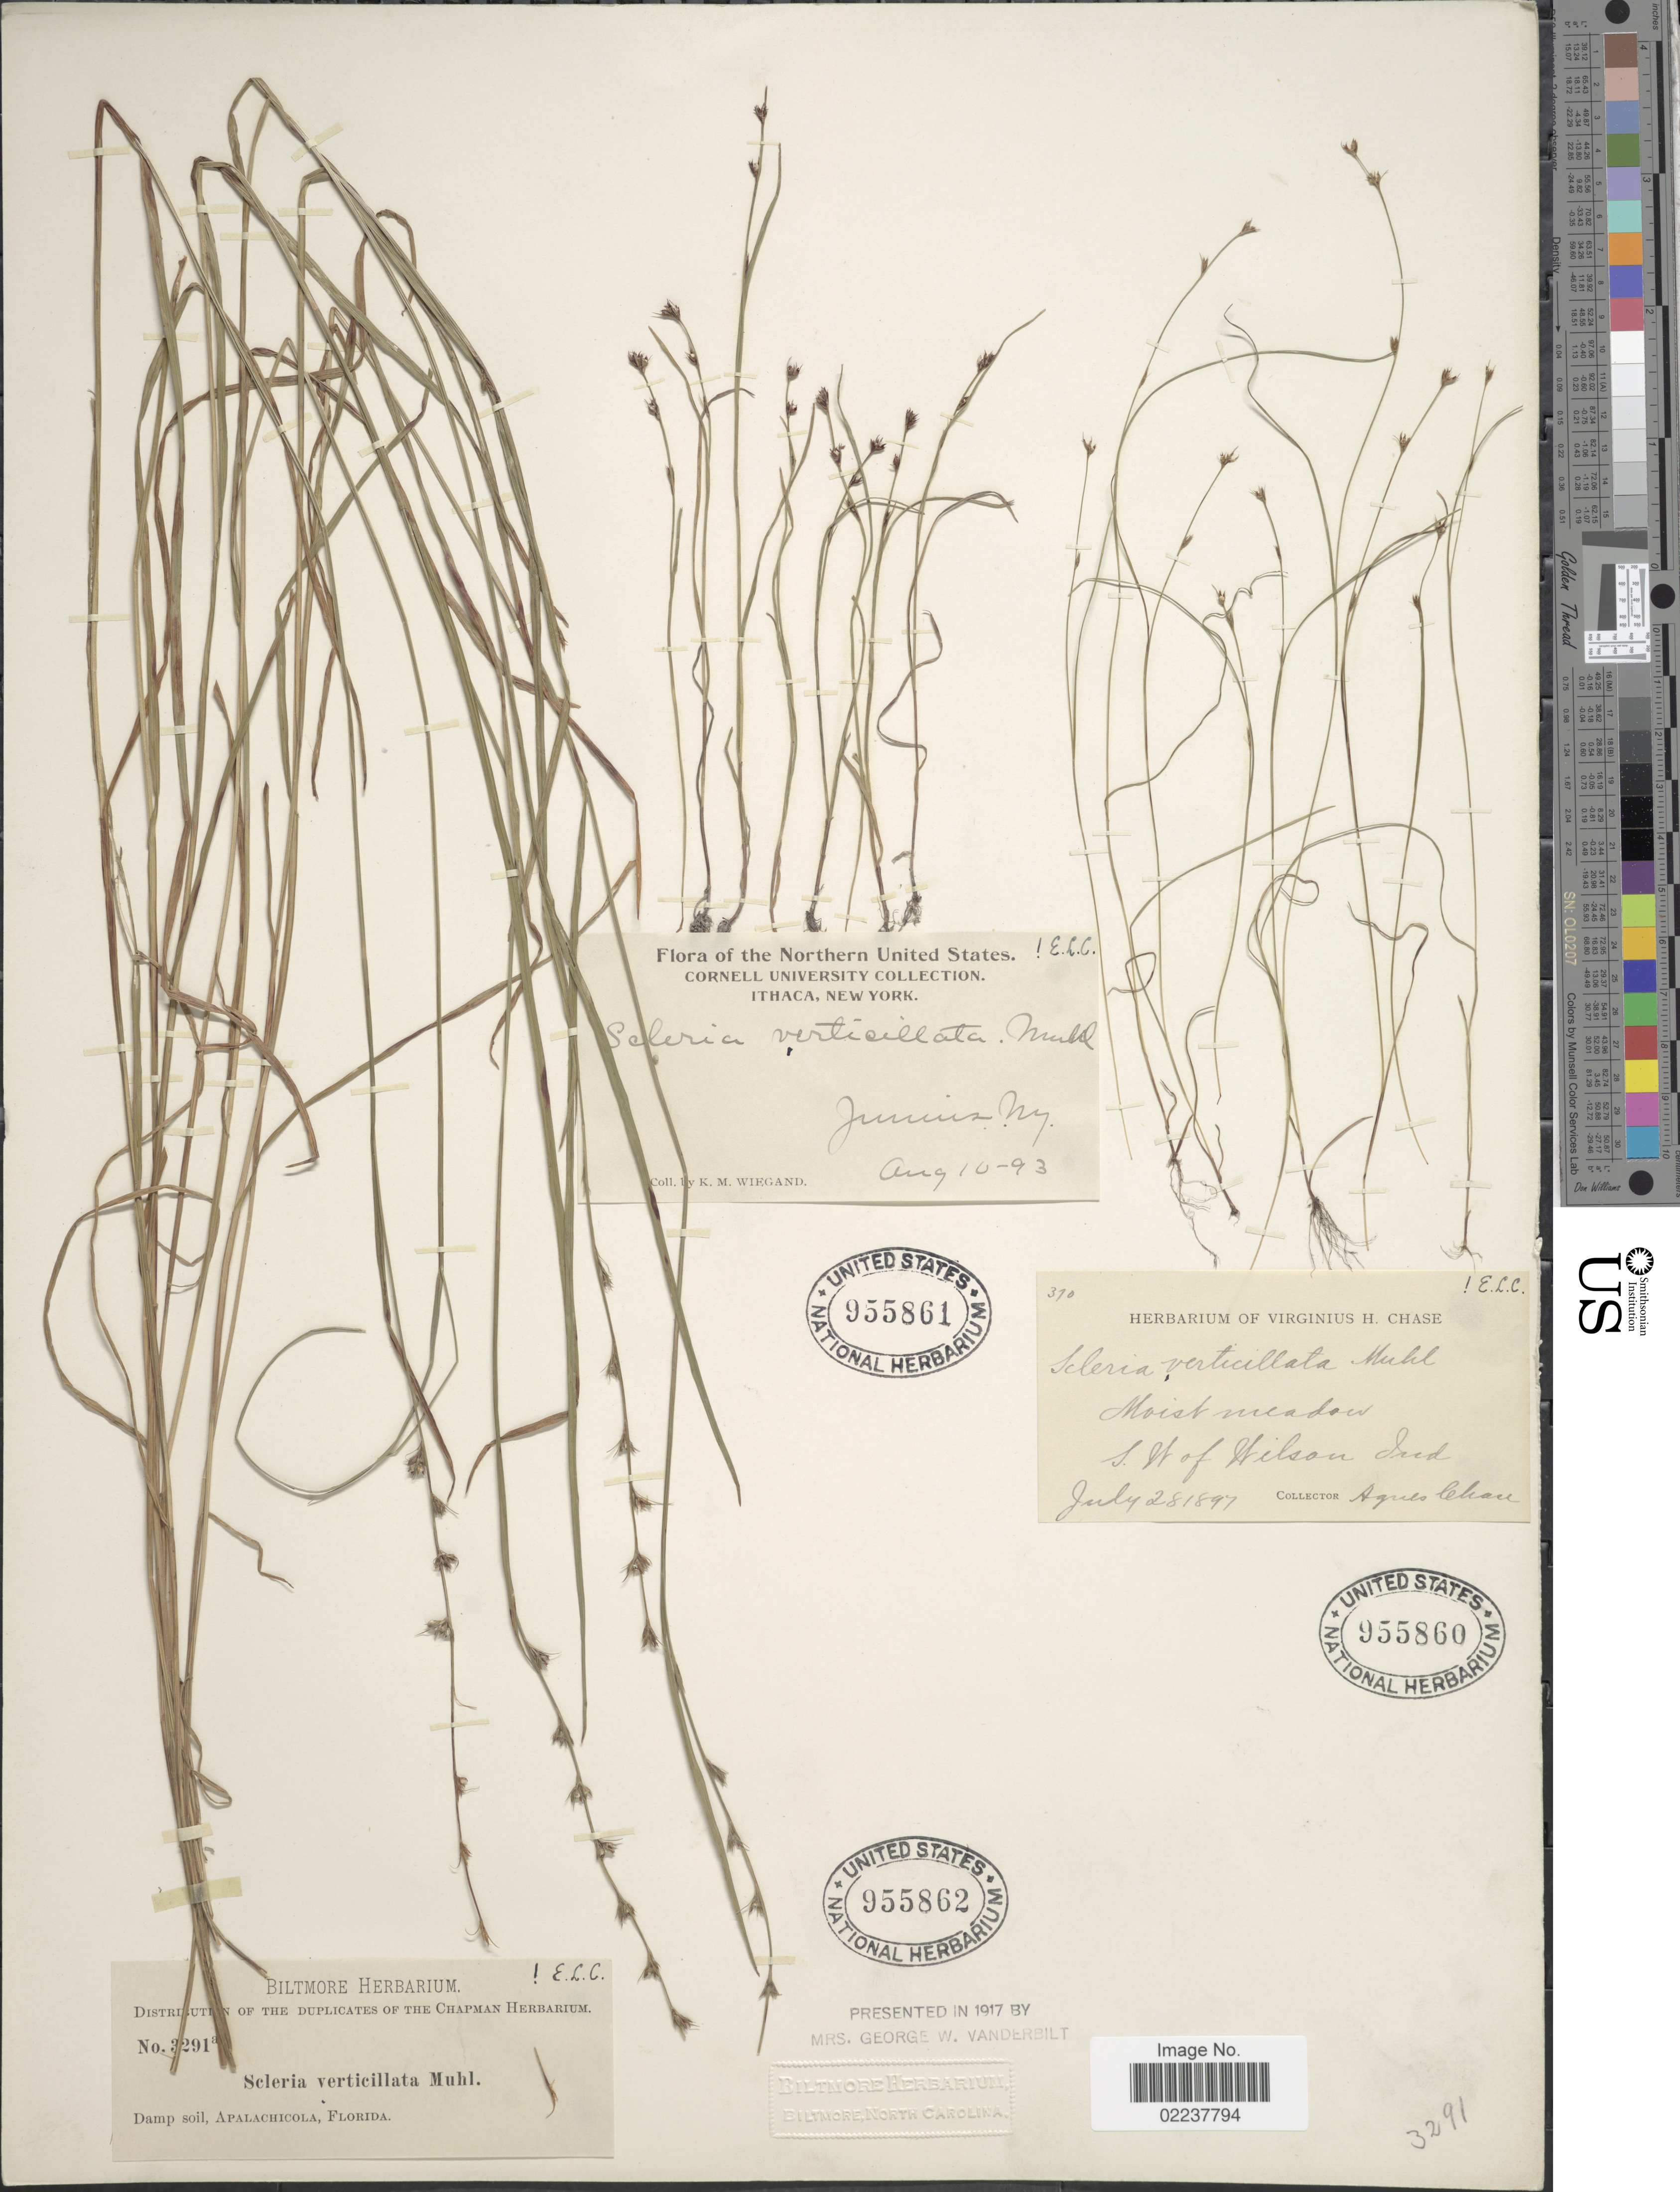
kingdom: Plantae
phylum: Tracheophyta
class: Liliopsida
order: Poales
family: Cyperaceae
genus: Scleria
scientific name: Scleria verticillata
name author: Muhl. ex Willd.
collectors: ex herb. Biltmore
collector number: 3291a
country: United States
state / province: Florida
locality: Apalachicola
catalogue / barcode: US 95862